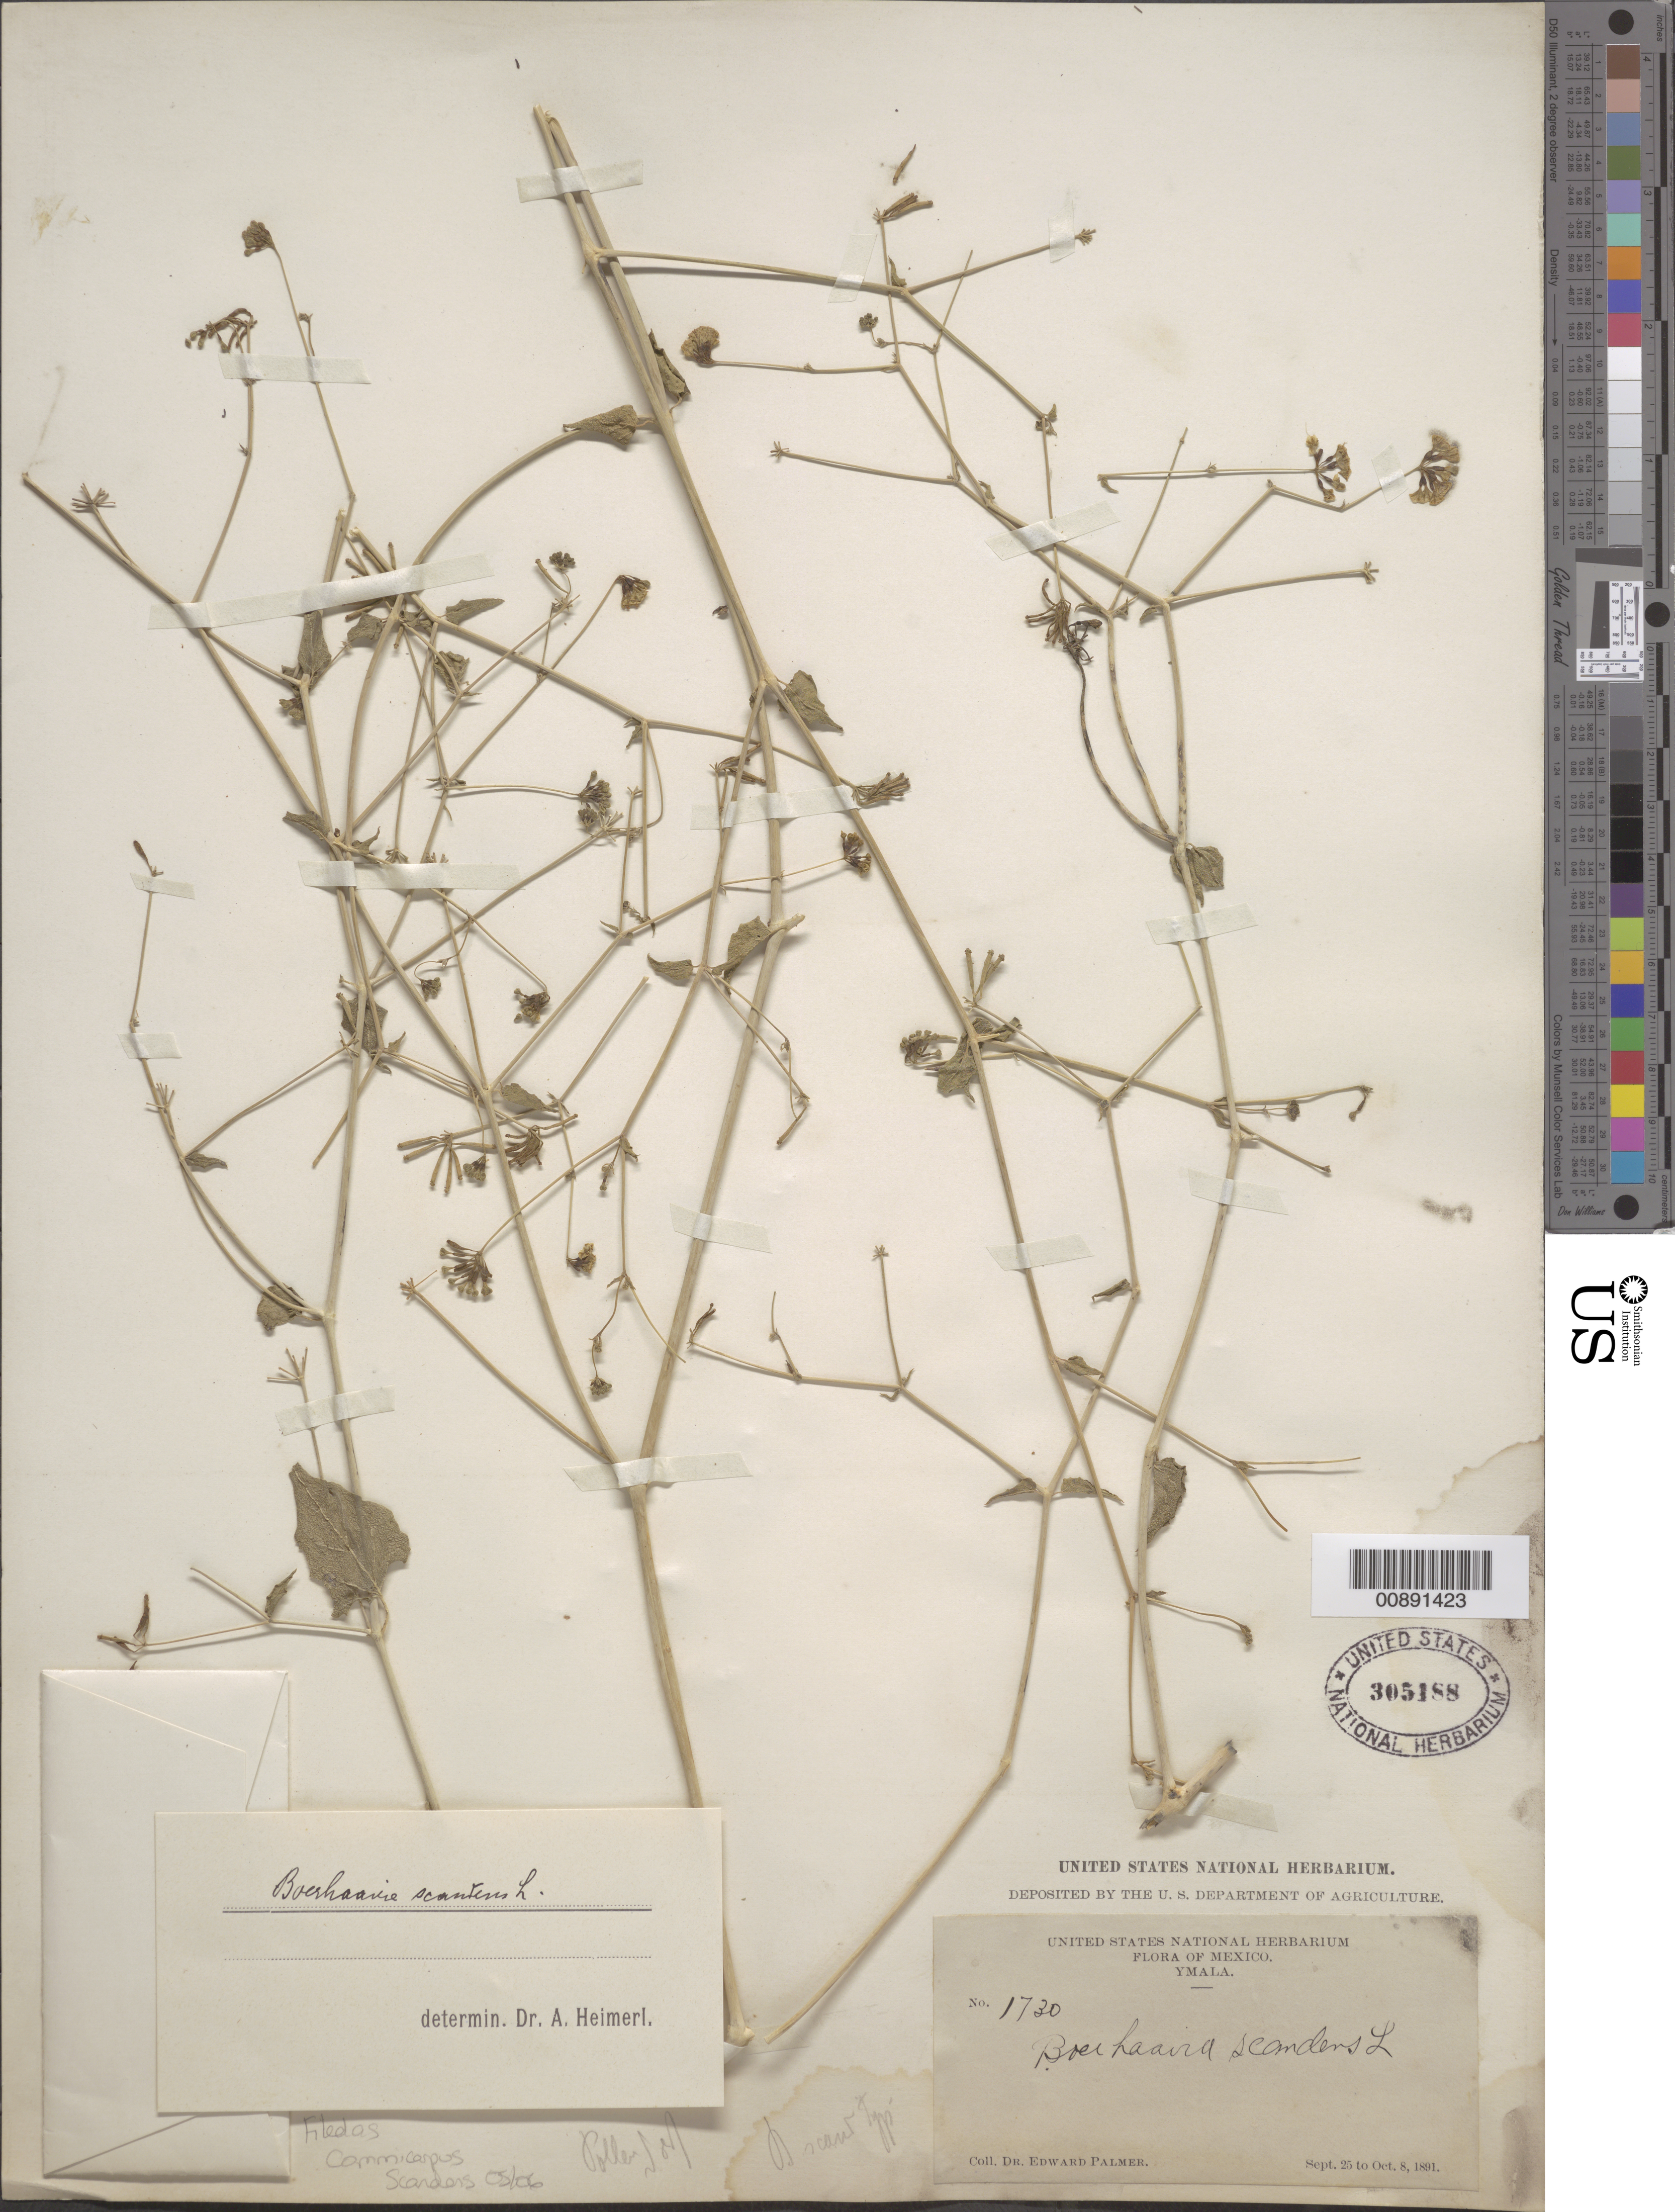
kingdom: Plantae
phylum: Tracheophyta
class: Magnoliopsida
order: Caryophyllales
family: Nyctaginaceae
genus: Commicarpus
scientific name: Commicarpus scandens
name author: (L.) Standl.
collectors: E. Palmer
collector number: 1730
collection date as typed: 25 Sep 1891 to 08 Oct 1891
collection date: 1891-09-25/1891-10-08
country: Mexico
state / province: Sinaloa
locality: Ymala, Sinaloa.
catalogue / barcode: US 305188